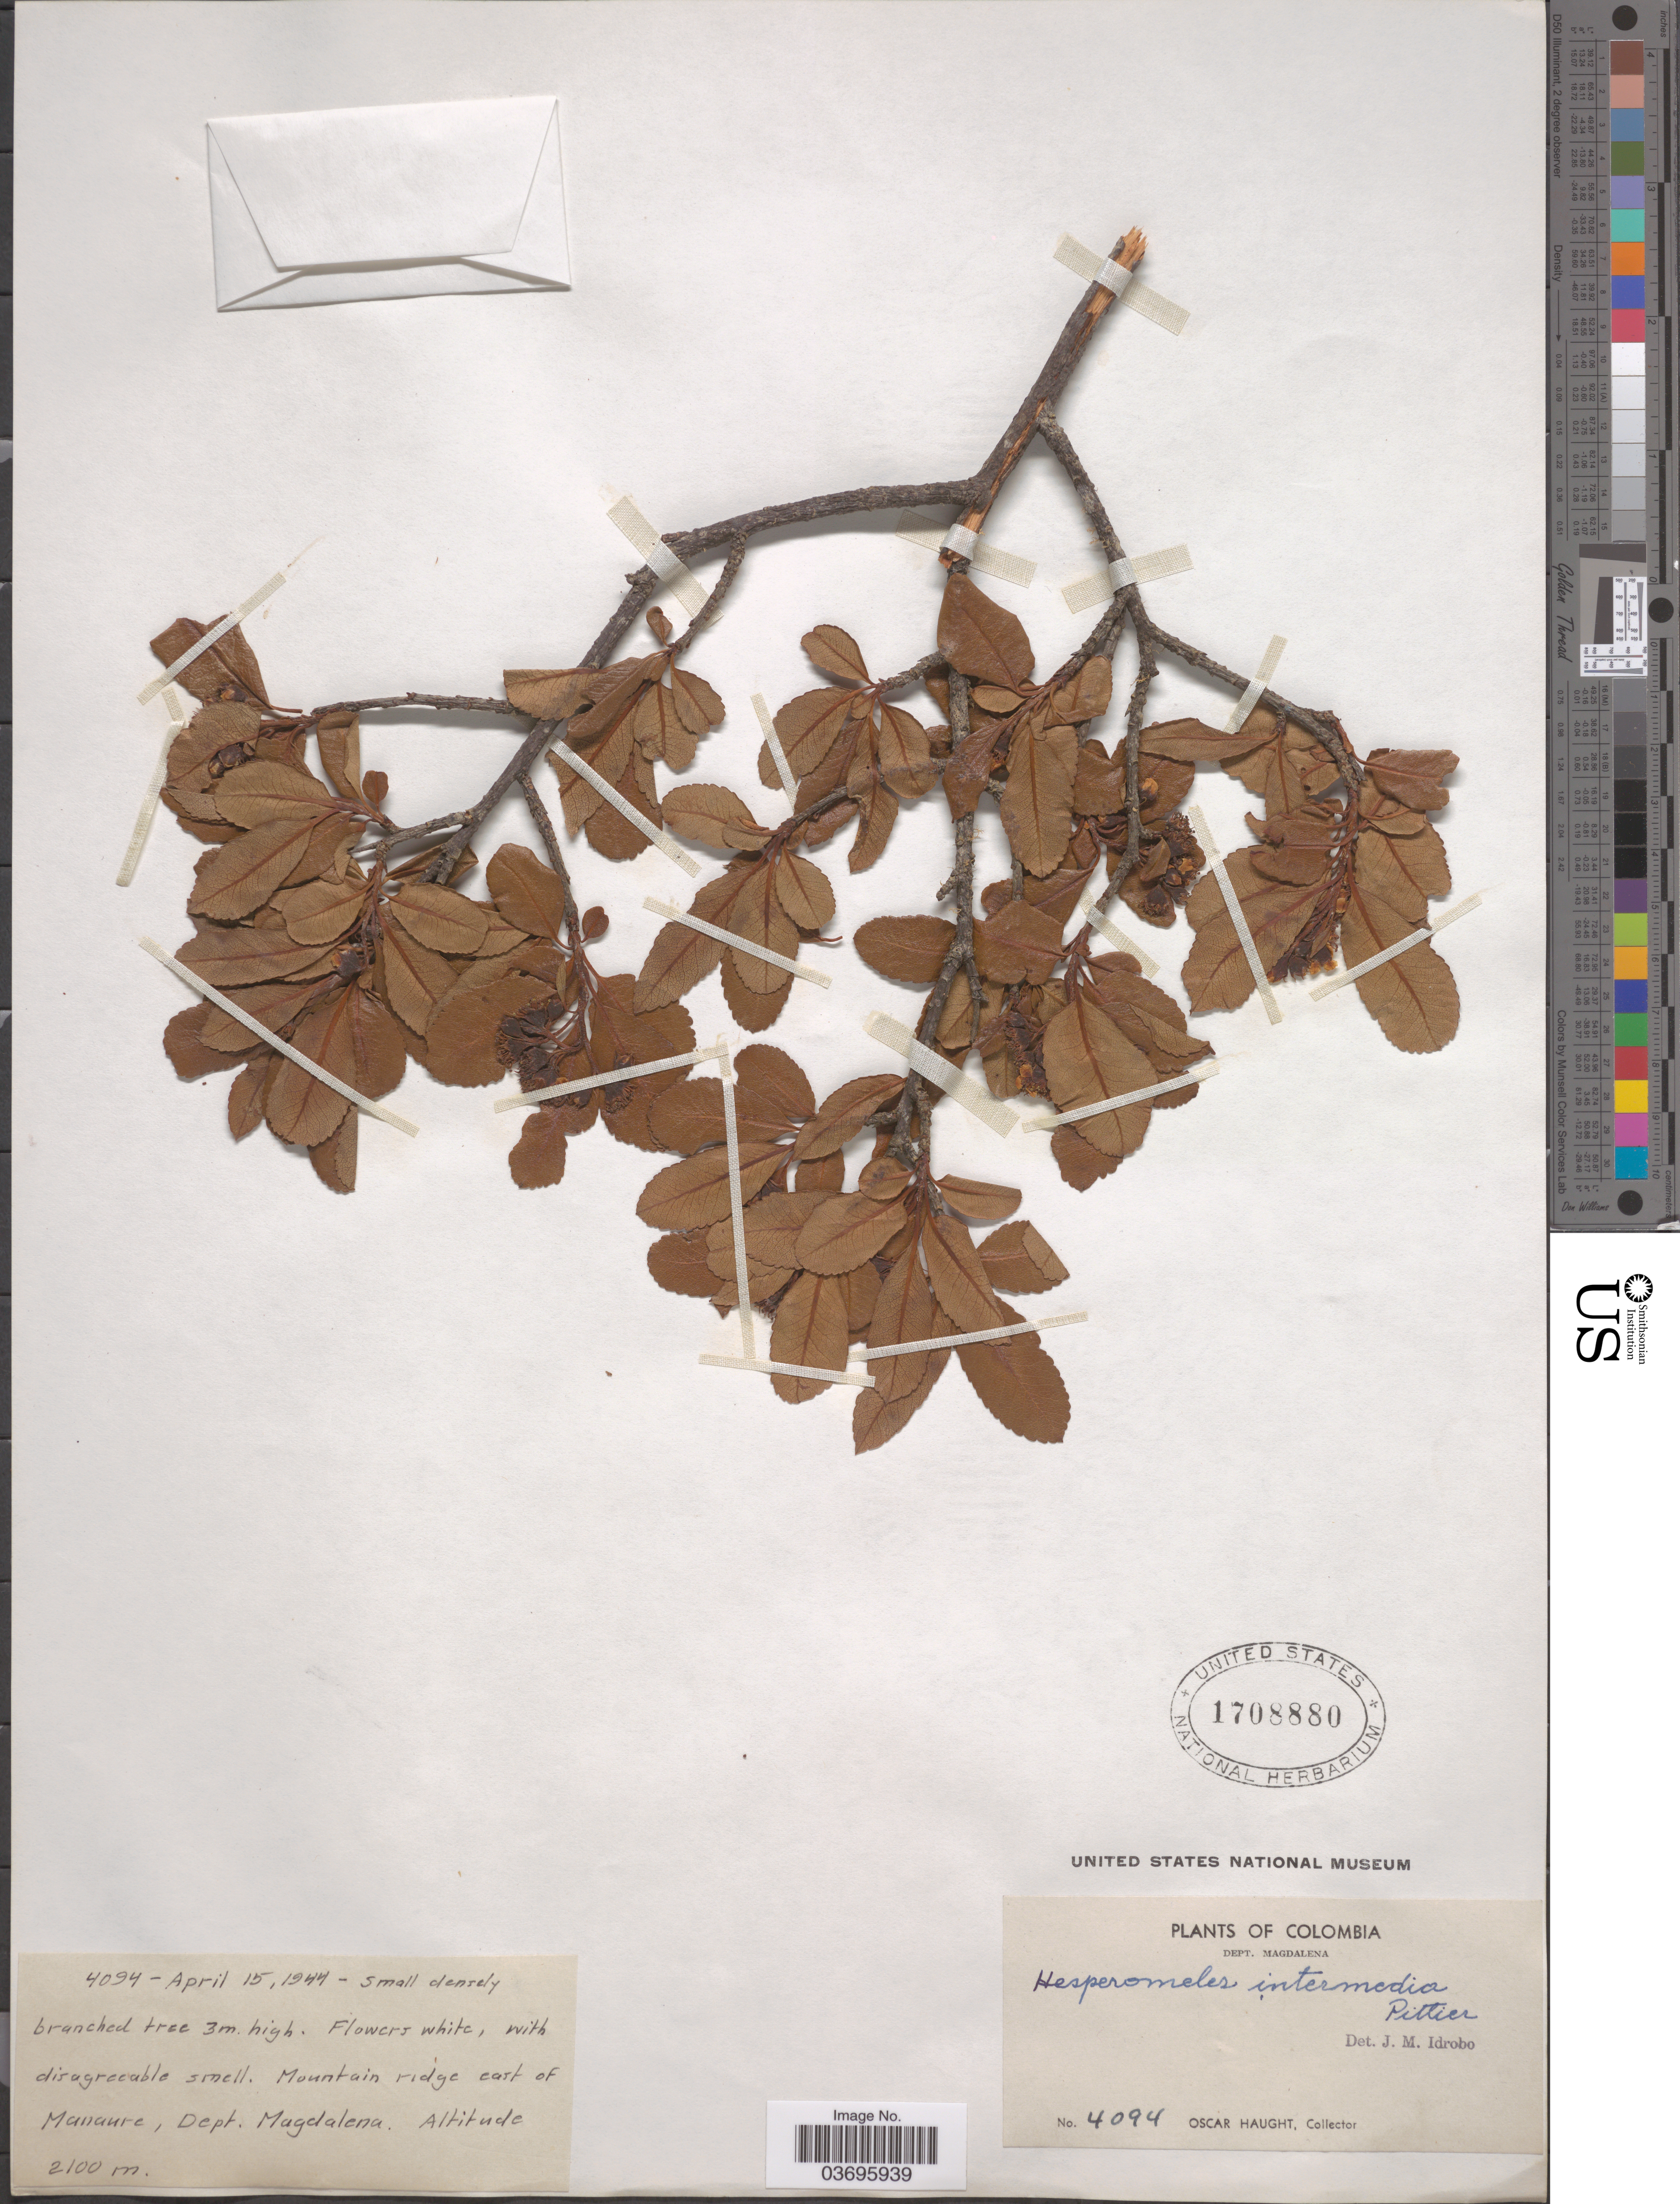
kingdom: Plantae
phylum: Tracheophyta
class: Magnoliopsida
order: Rosales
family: Rosaceae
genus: Hesperomeles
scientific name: Hesperomeles intermedia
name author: Pittier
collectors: O. Haught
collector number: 4094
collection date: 1944-04-15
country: Colombia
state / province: Magdalena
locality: Dept. Magdalena. Mountain ridge east of Manaure.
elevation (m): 2100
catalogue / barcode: US 1708880